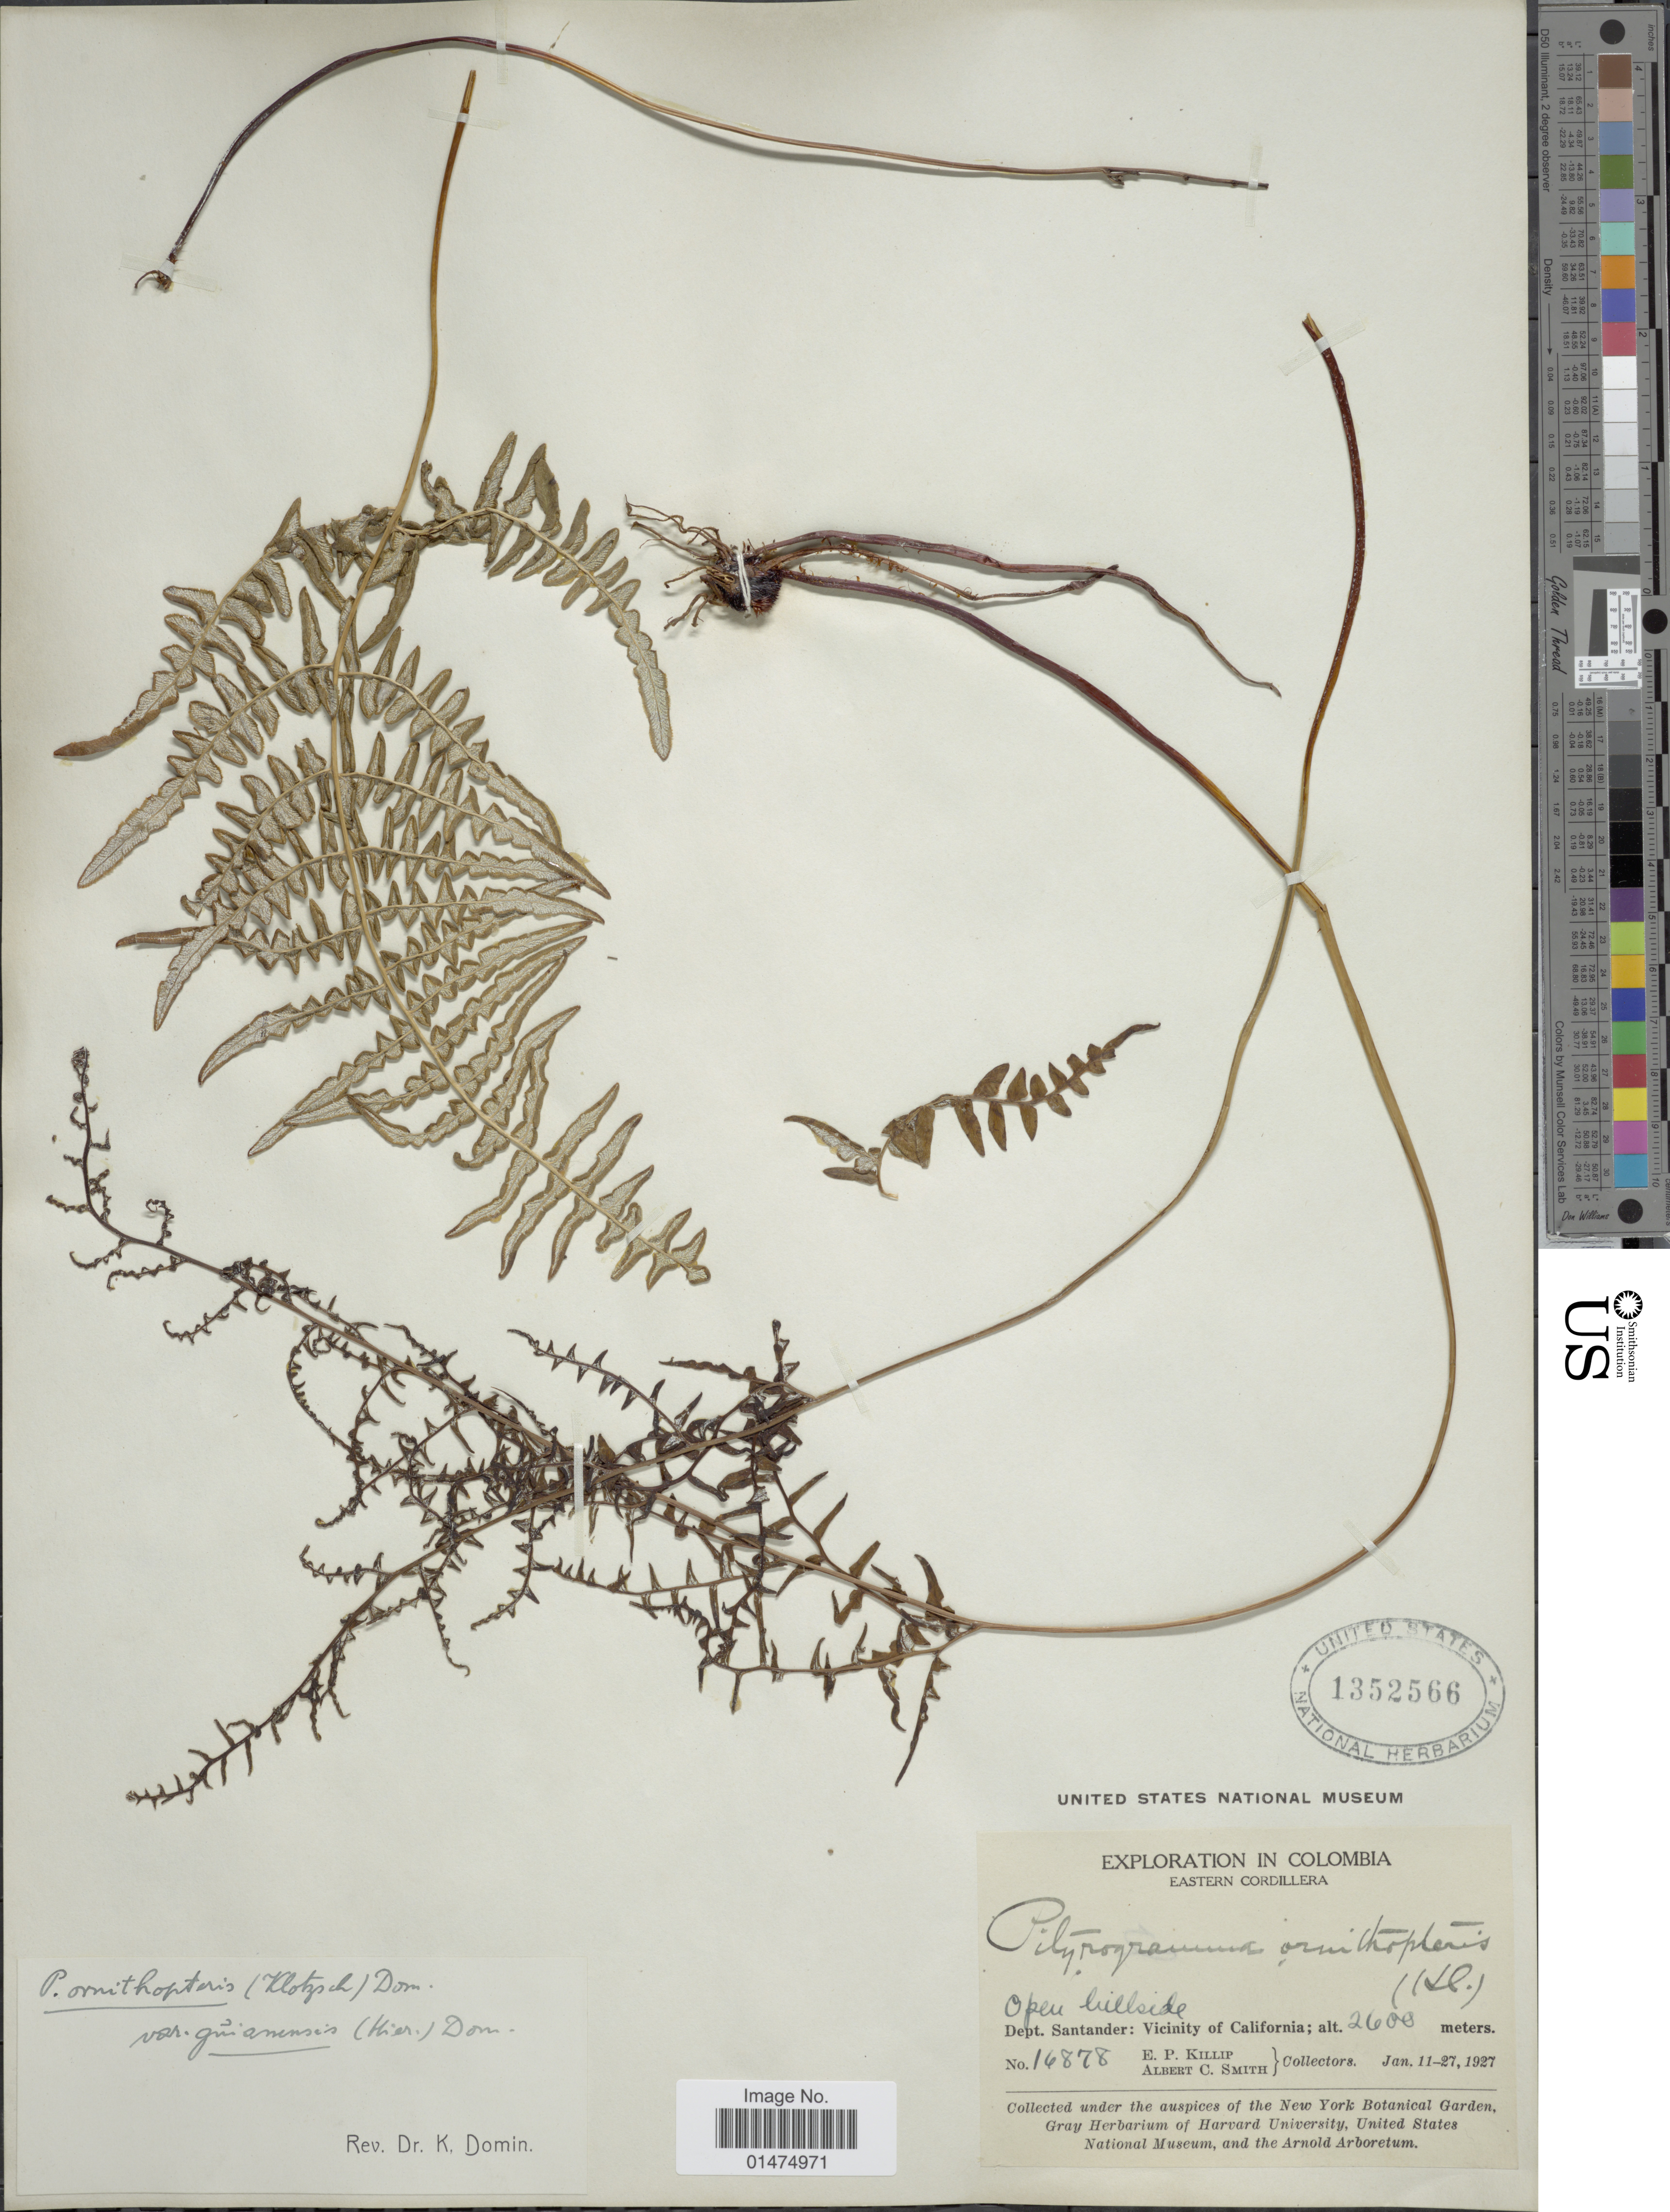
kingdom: Plantae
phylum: Tracheophyta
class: Polypodiopsida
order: Polypodiales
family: Pteridaceae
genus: Pityrogramma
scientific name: Pityrogramma chrysoconia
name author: (Desv.) Maxon ex Domin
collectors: E. P. Killip & A. C. Smith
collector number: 14878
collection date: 1927-01-11/1927-01-27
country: Colombia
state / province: Santander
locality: Eastern Cordillera, dept. Santander, vicinity of California.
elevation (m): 2600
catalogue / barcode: US 1352566